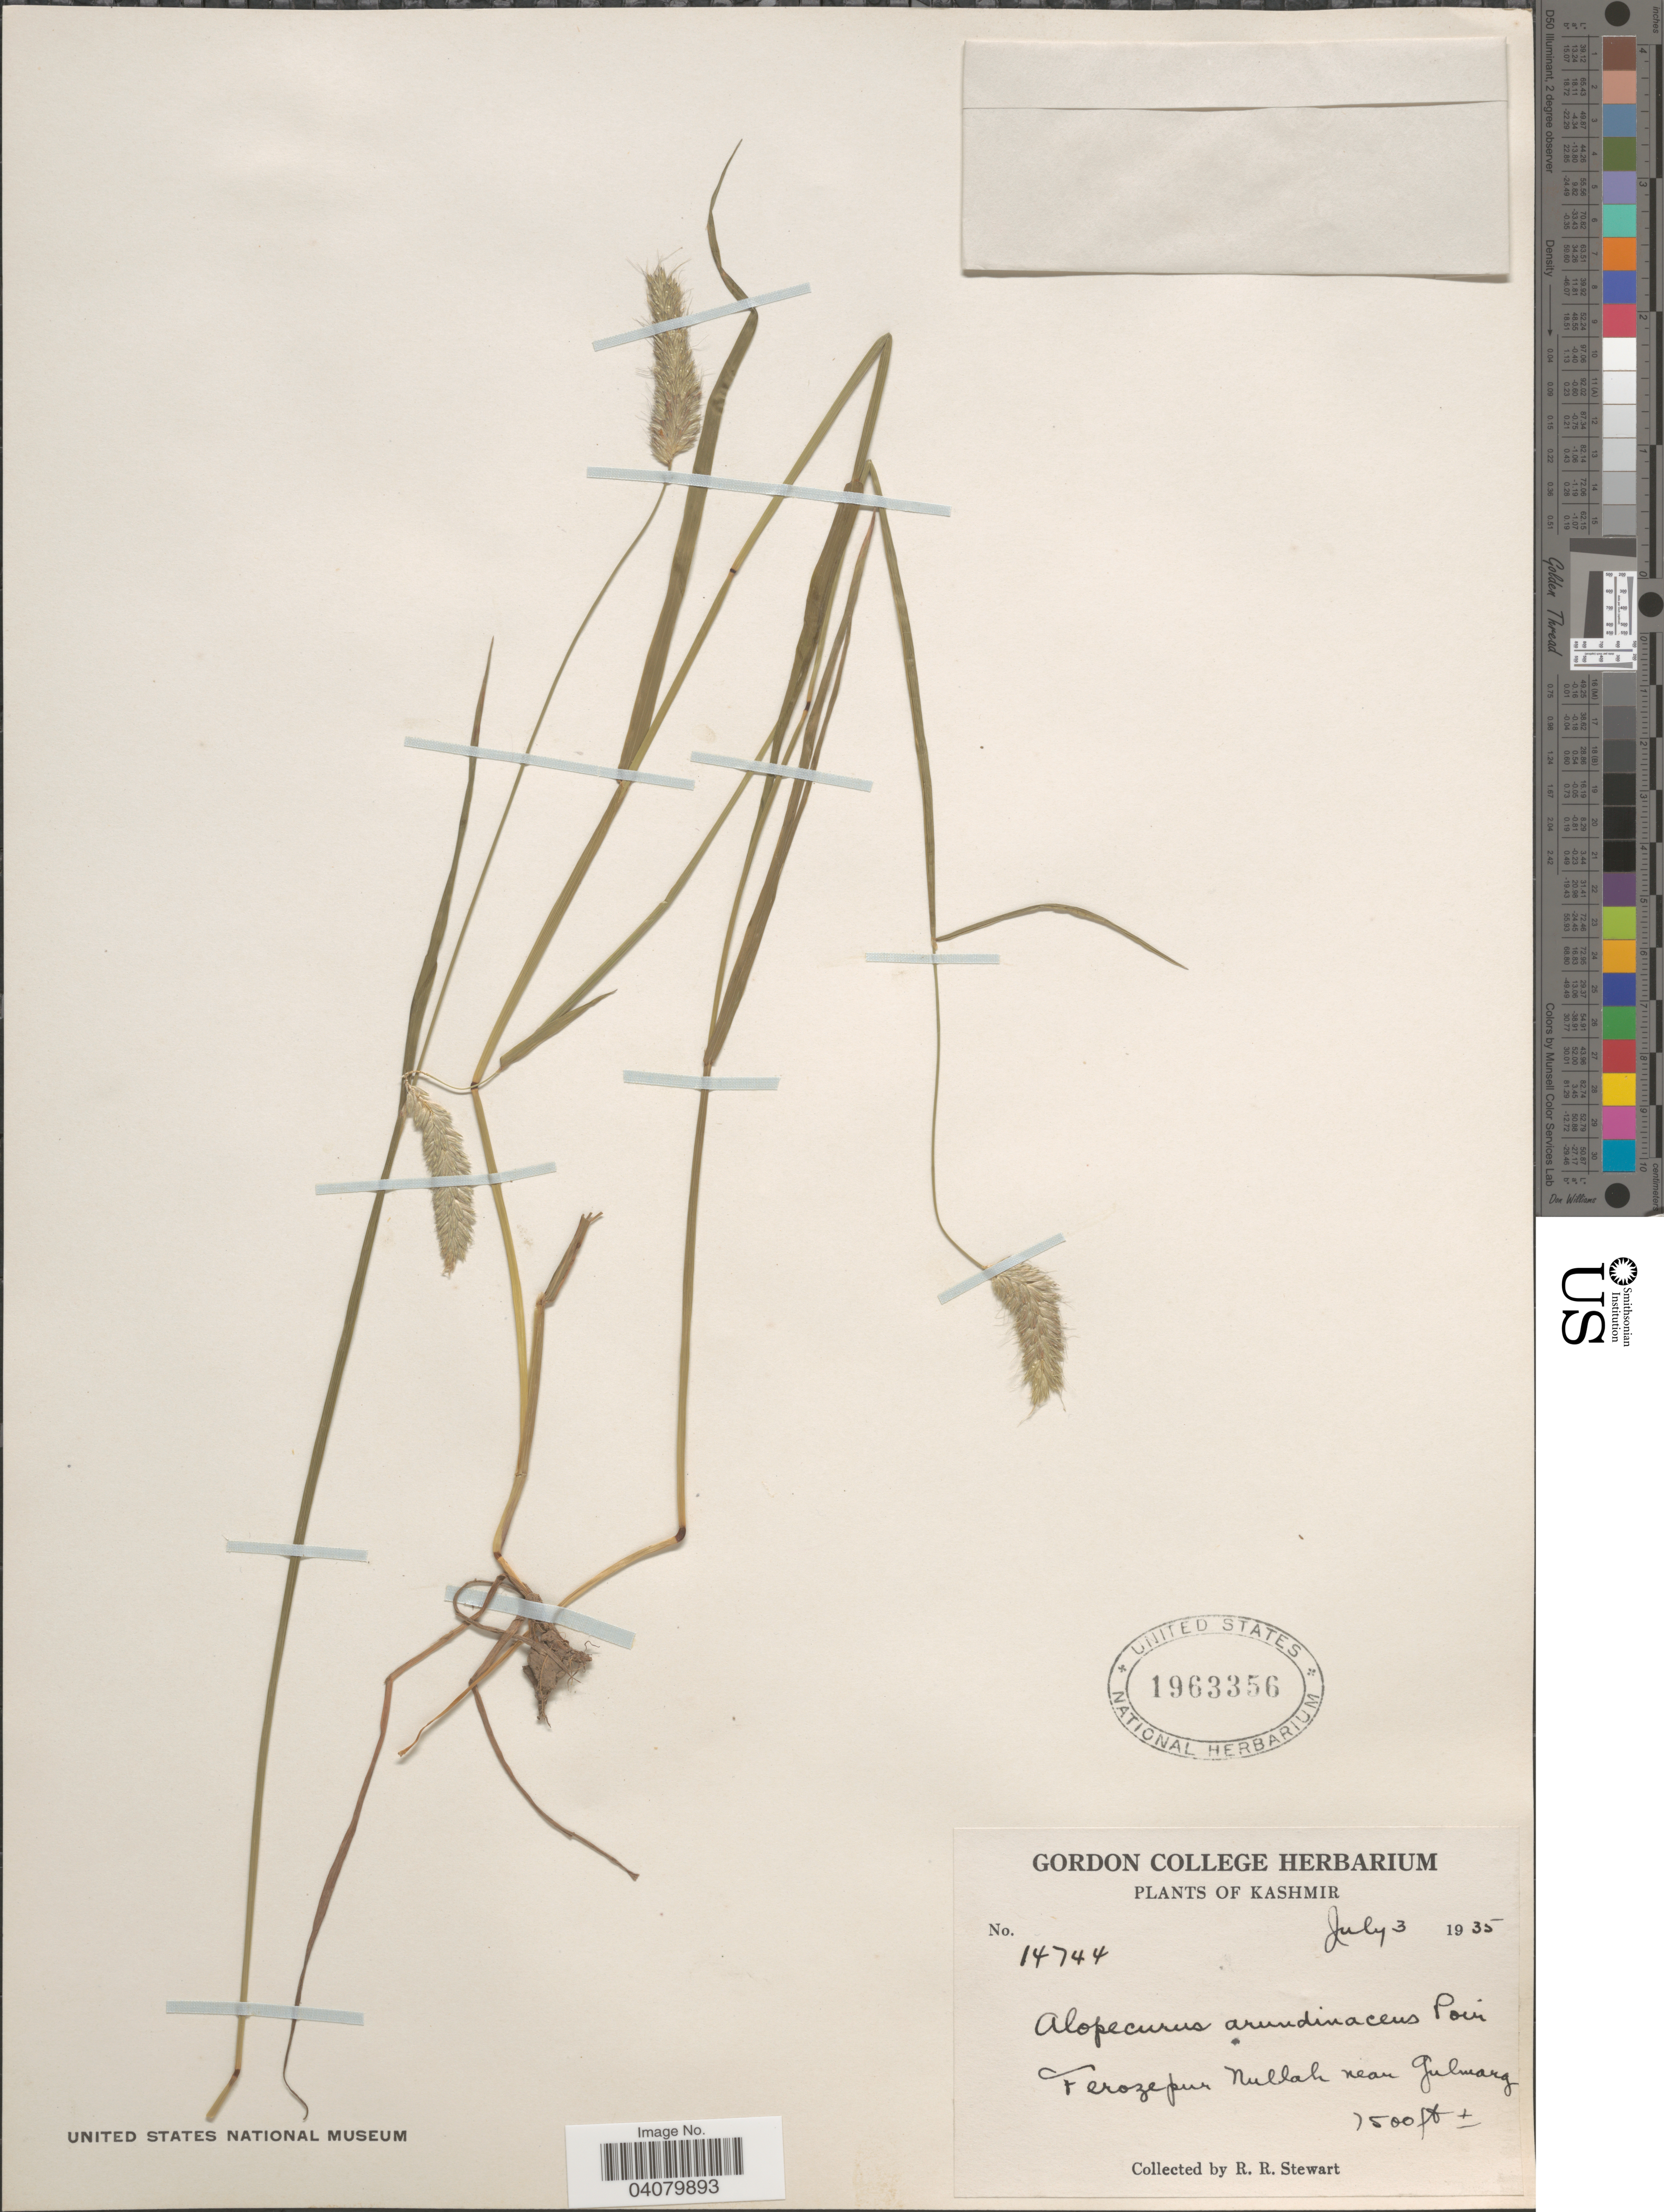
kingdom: Plantae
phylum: Tracheophyta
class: Liliopsida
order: Poales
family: Poaceae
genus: Alopecurus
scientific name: Alopecurus arundinaceus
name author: Poir.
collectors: R. Stewart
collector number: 14744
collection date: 1935-07-03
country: India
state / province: Jammu and Kashmir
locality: Kashmir. Ferozepur Nullah near Gulmarg.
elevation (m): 2286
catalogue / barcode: US 1963356